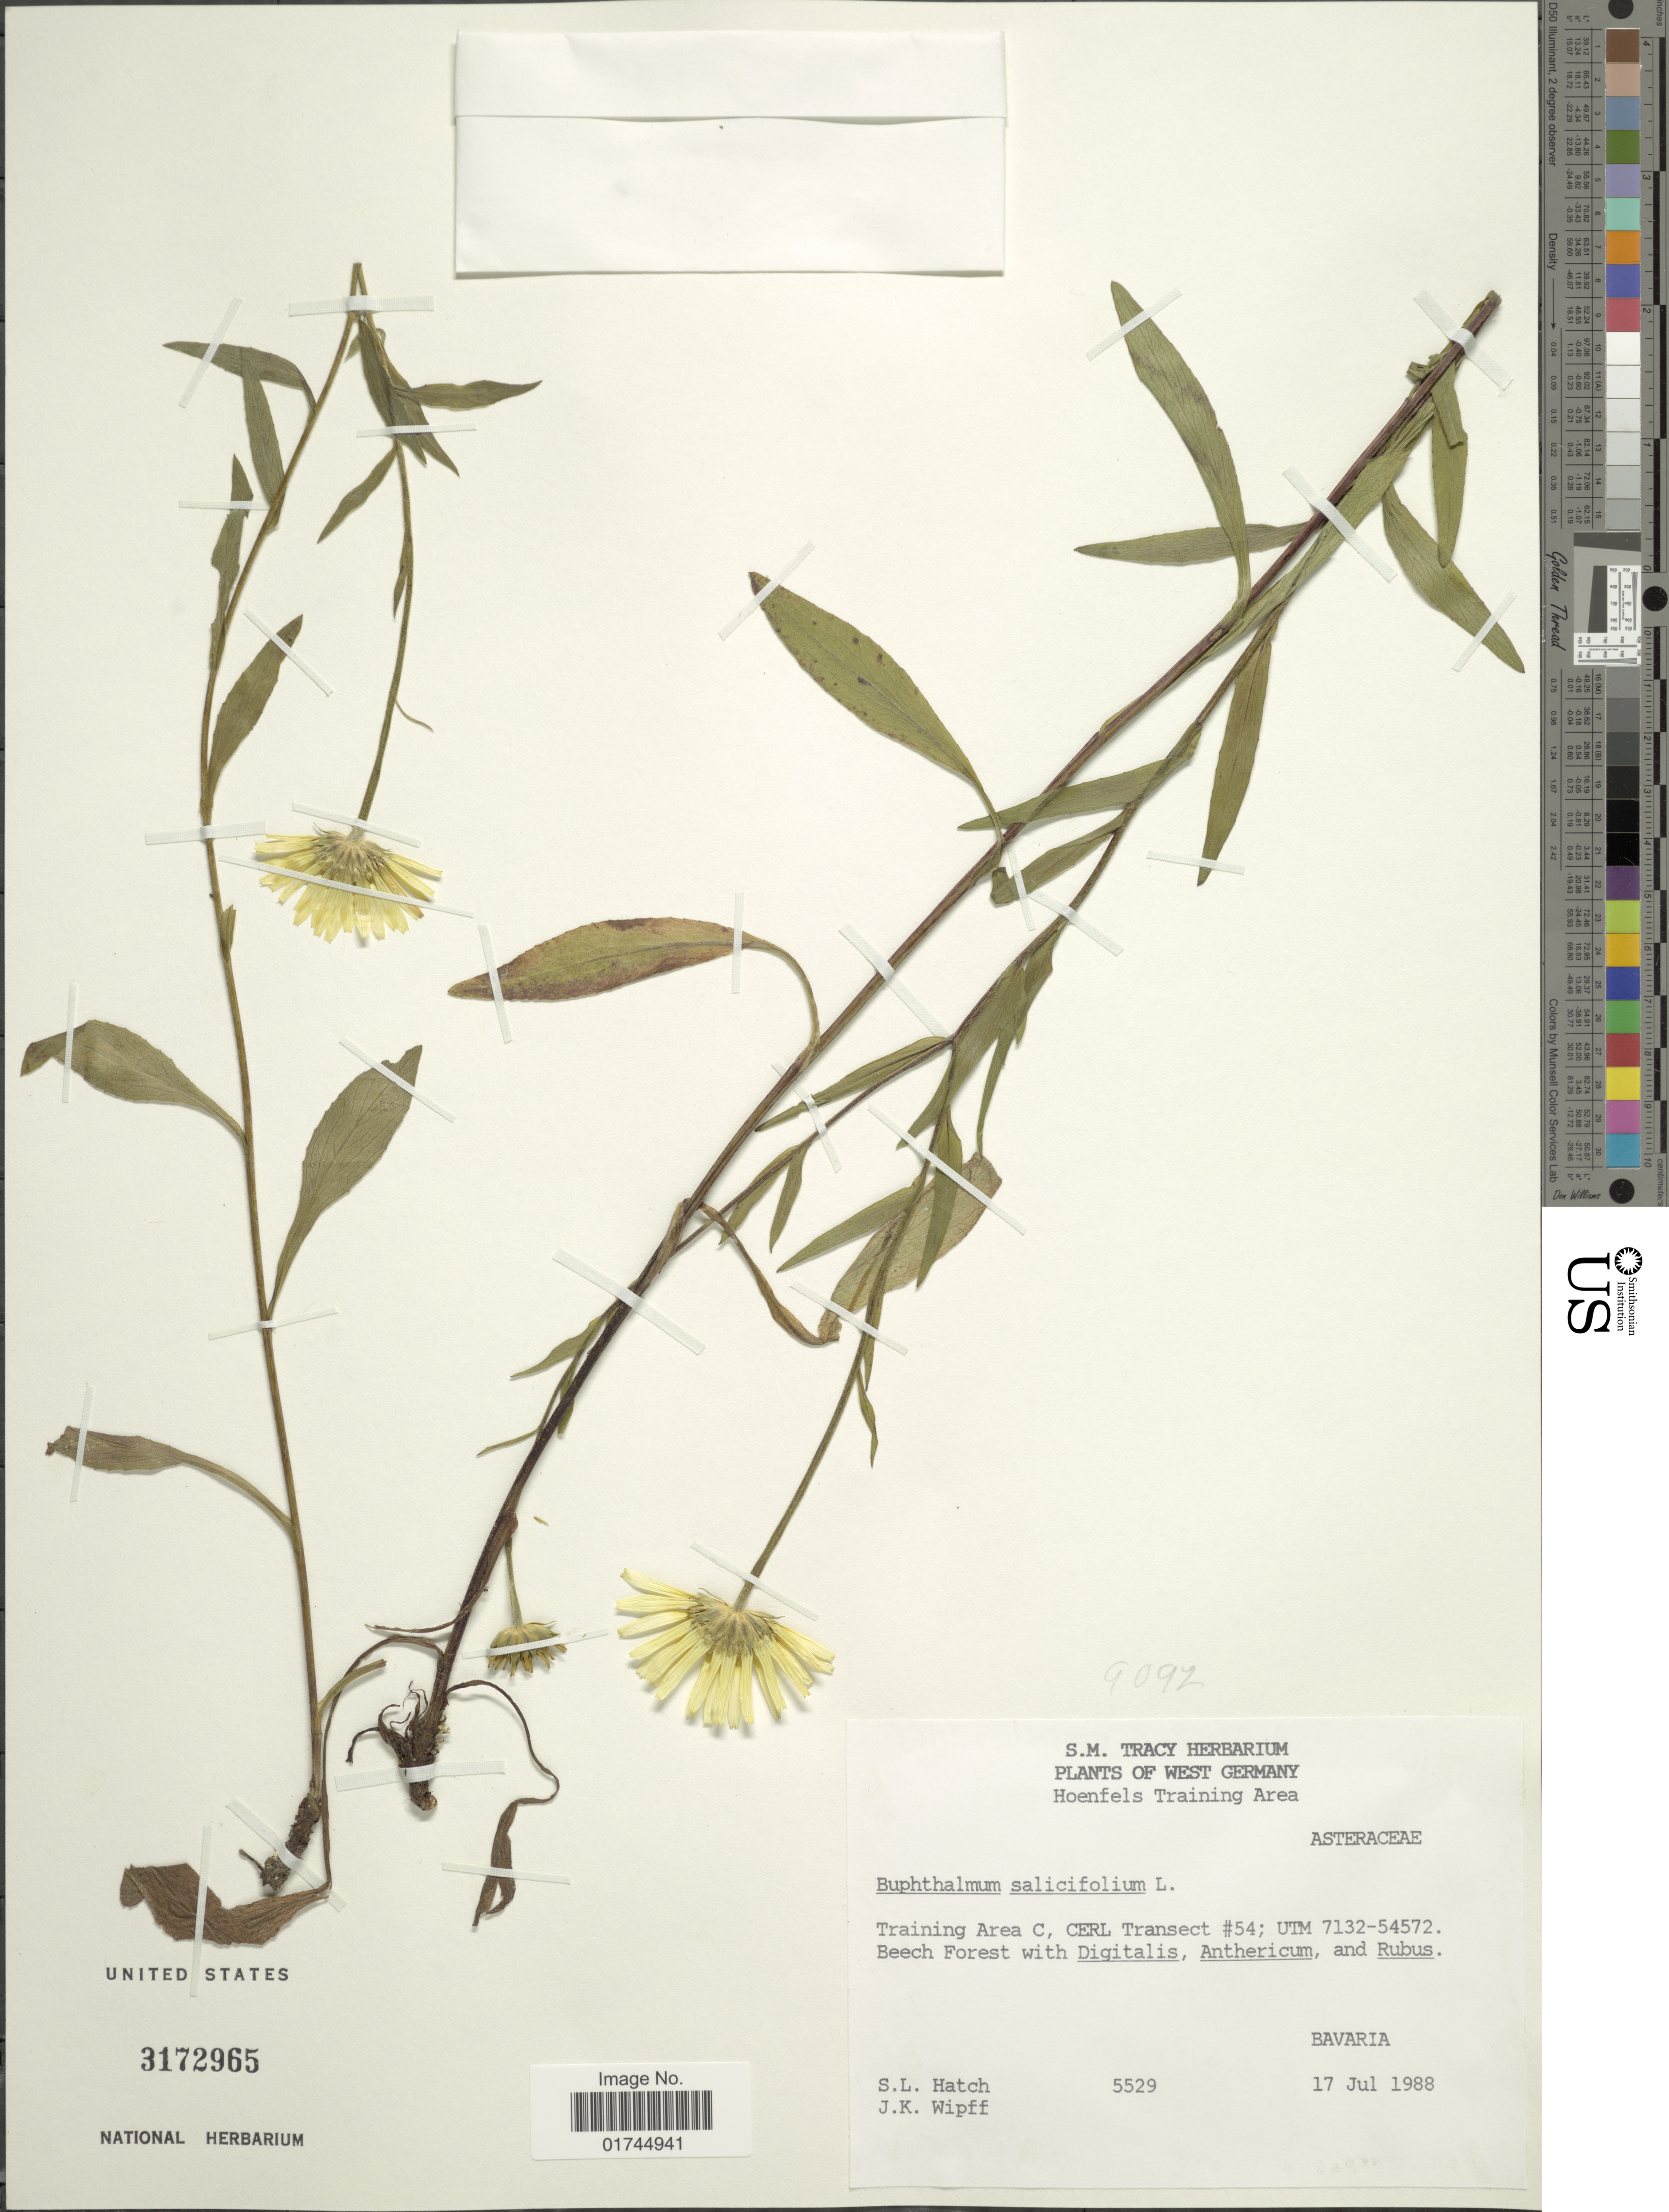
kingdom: Plantae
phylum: Tracheophyta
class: Magnoliopsida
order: Asterales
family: Asteraceae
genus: Buphthalmum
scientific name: Buphthalmum salicifolium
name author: L.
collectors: S. Hatch & J. K. Wipff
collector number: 5529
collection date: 1988-07-17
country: Germany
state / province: Bayern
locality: Bavaria, West Germany, Hoenfels Training Area, Training Area C, CERL Transect #54; UTM 7132-54572,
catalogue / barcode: US 3172965